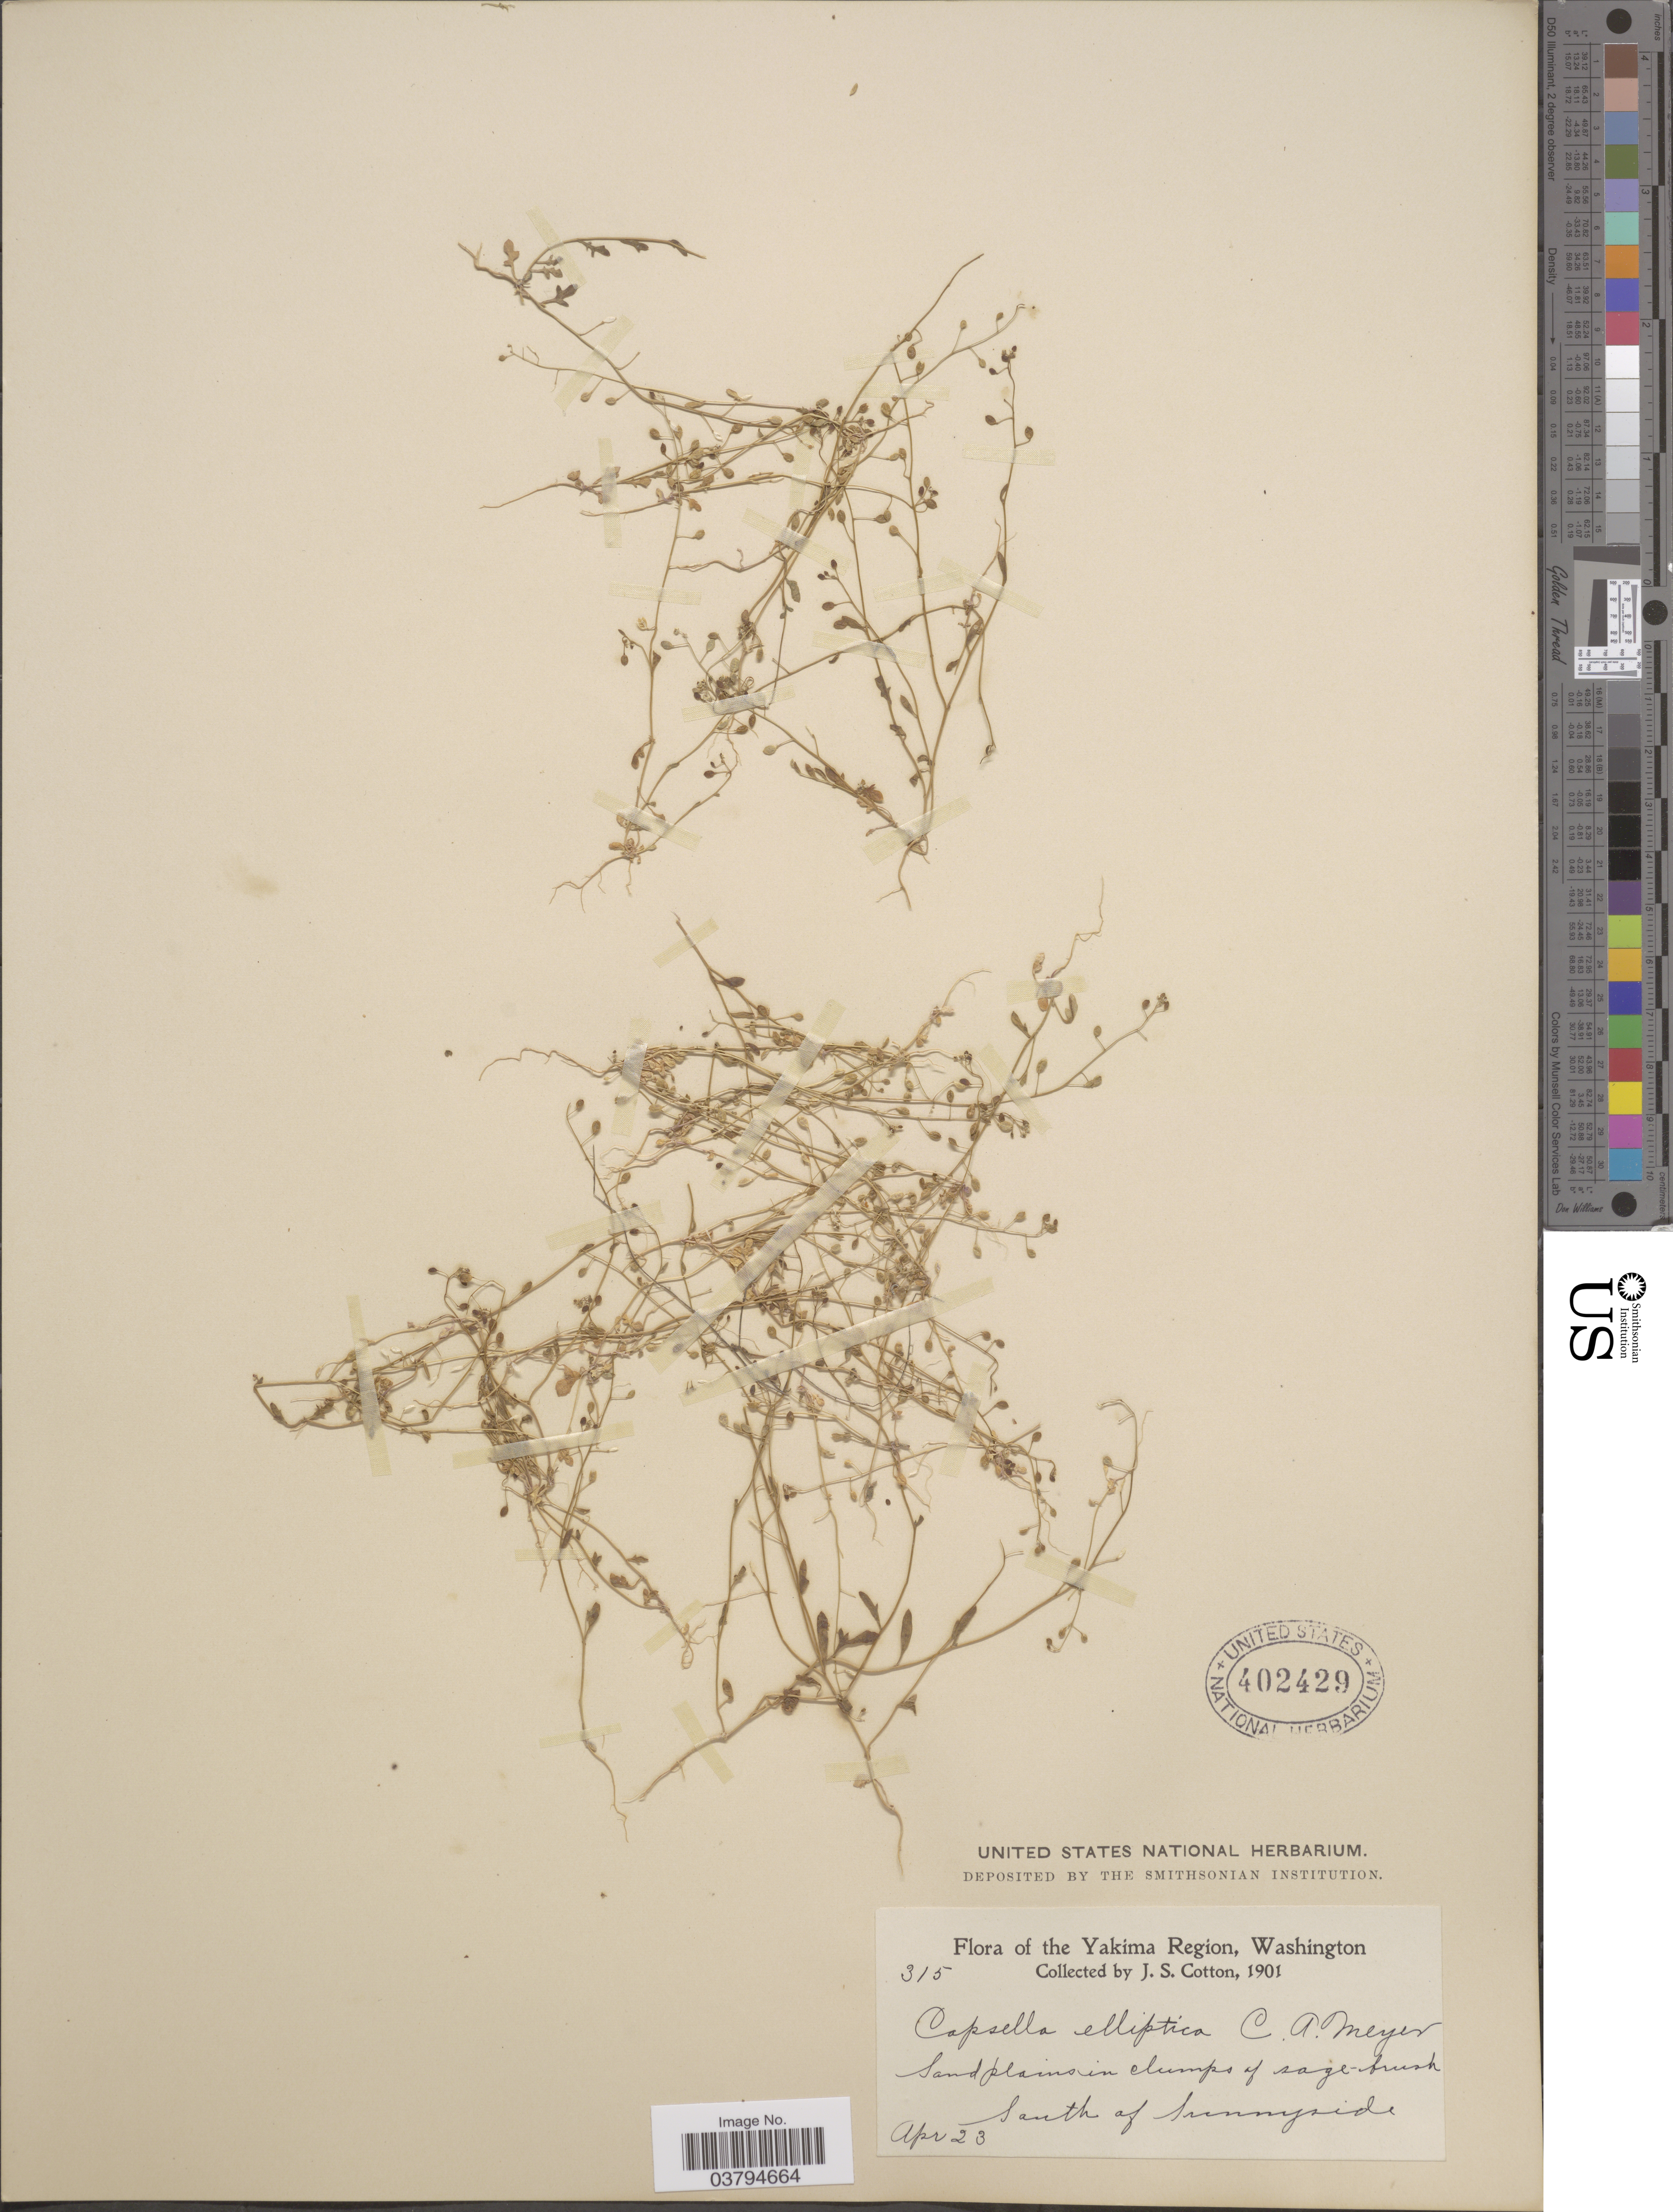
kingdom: Plantae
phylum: Tracheophyta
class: Magnoliopsida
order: Brassicales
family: Brassicaceae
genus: Hornungia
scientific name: Hornungia procumbens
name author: (L.) Hayek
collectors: J. S. Cotton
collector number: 315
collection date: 1901-04-23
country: United States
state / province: Washington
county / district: Yakima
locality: Yakima Region. South of Sunnyside.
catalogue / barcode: US 402429